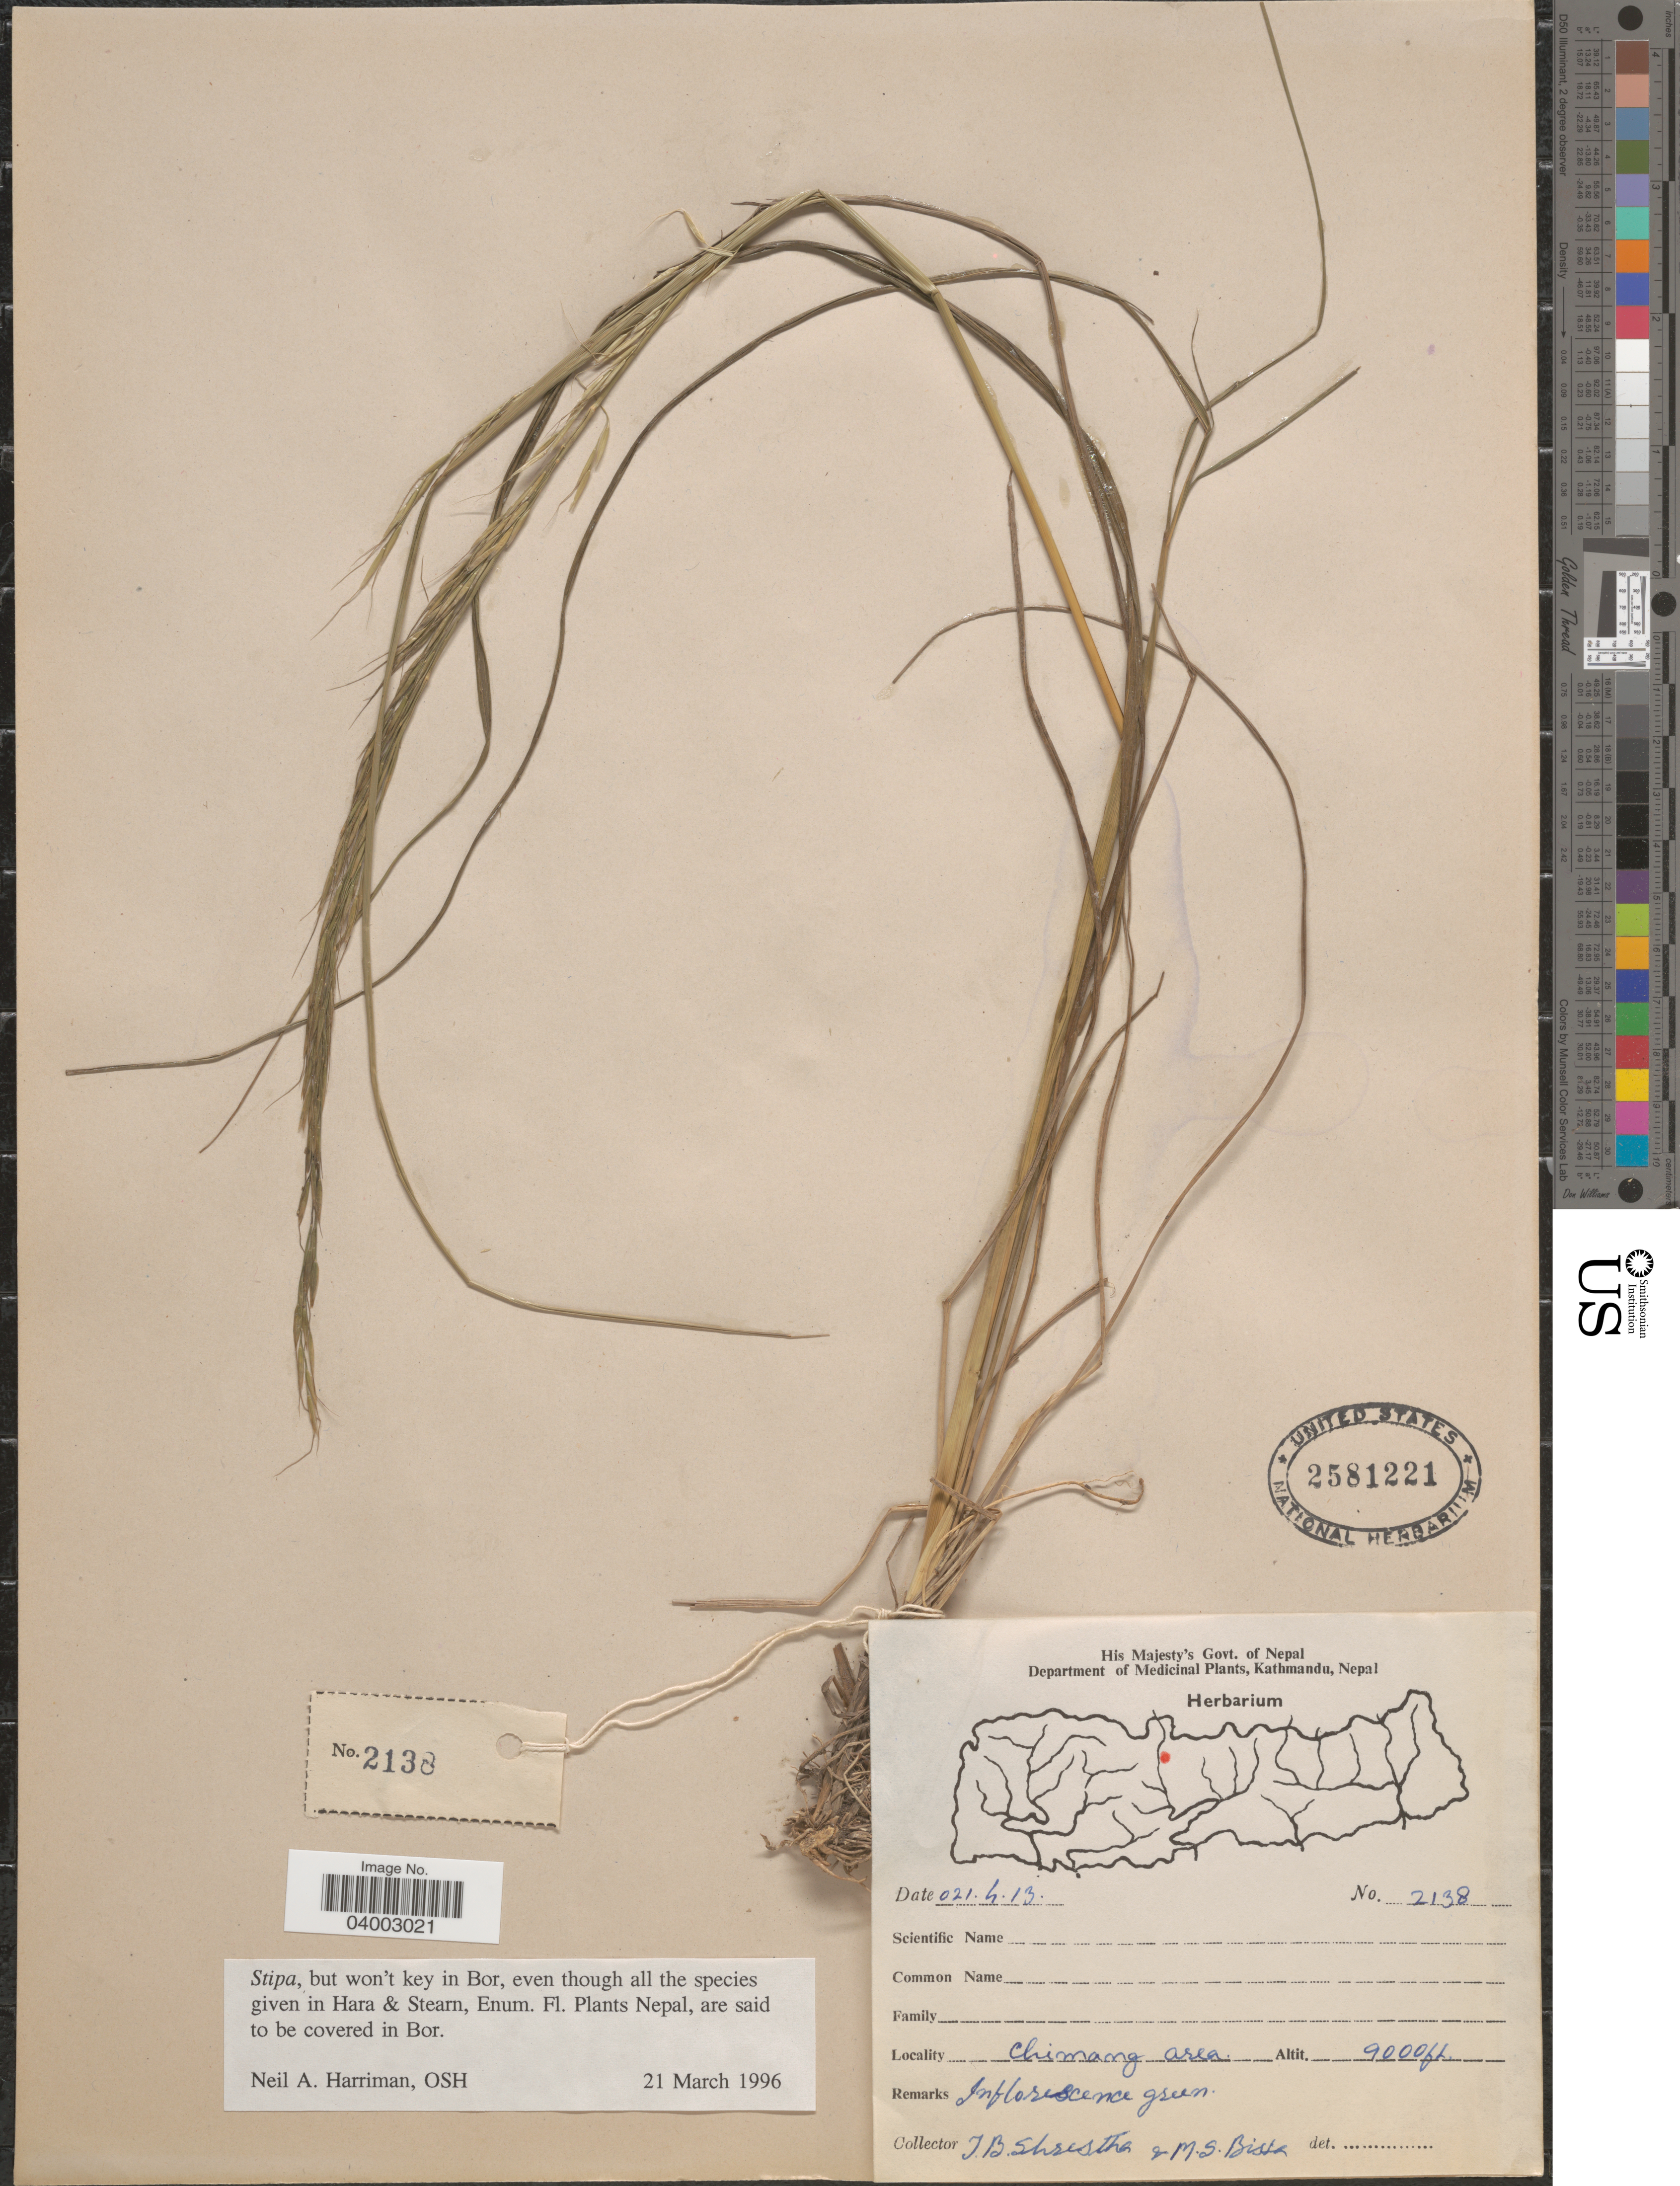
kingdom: Plantae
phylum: Tracheophyta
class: Liliopsida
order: Poales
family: Poaceae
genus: Stipa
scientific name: Stipa sp.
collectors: T. B. Shrestha & M. Bista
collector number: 2138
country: Nepal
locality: Chimang area.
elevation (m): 2743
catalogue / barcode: US 2581221